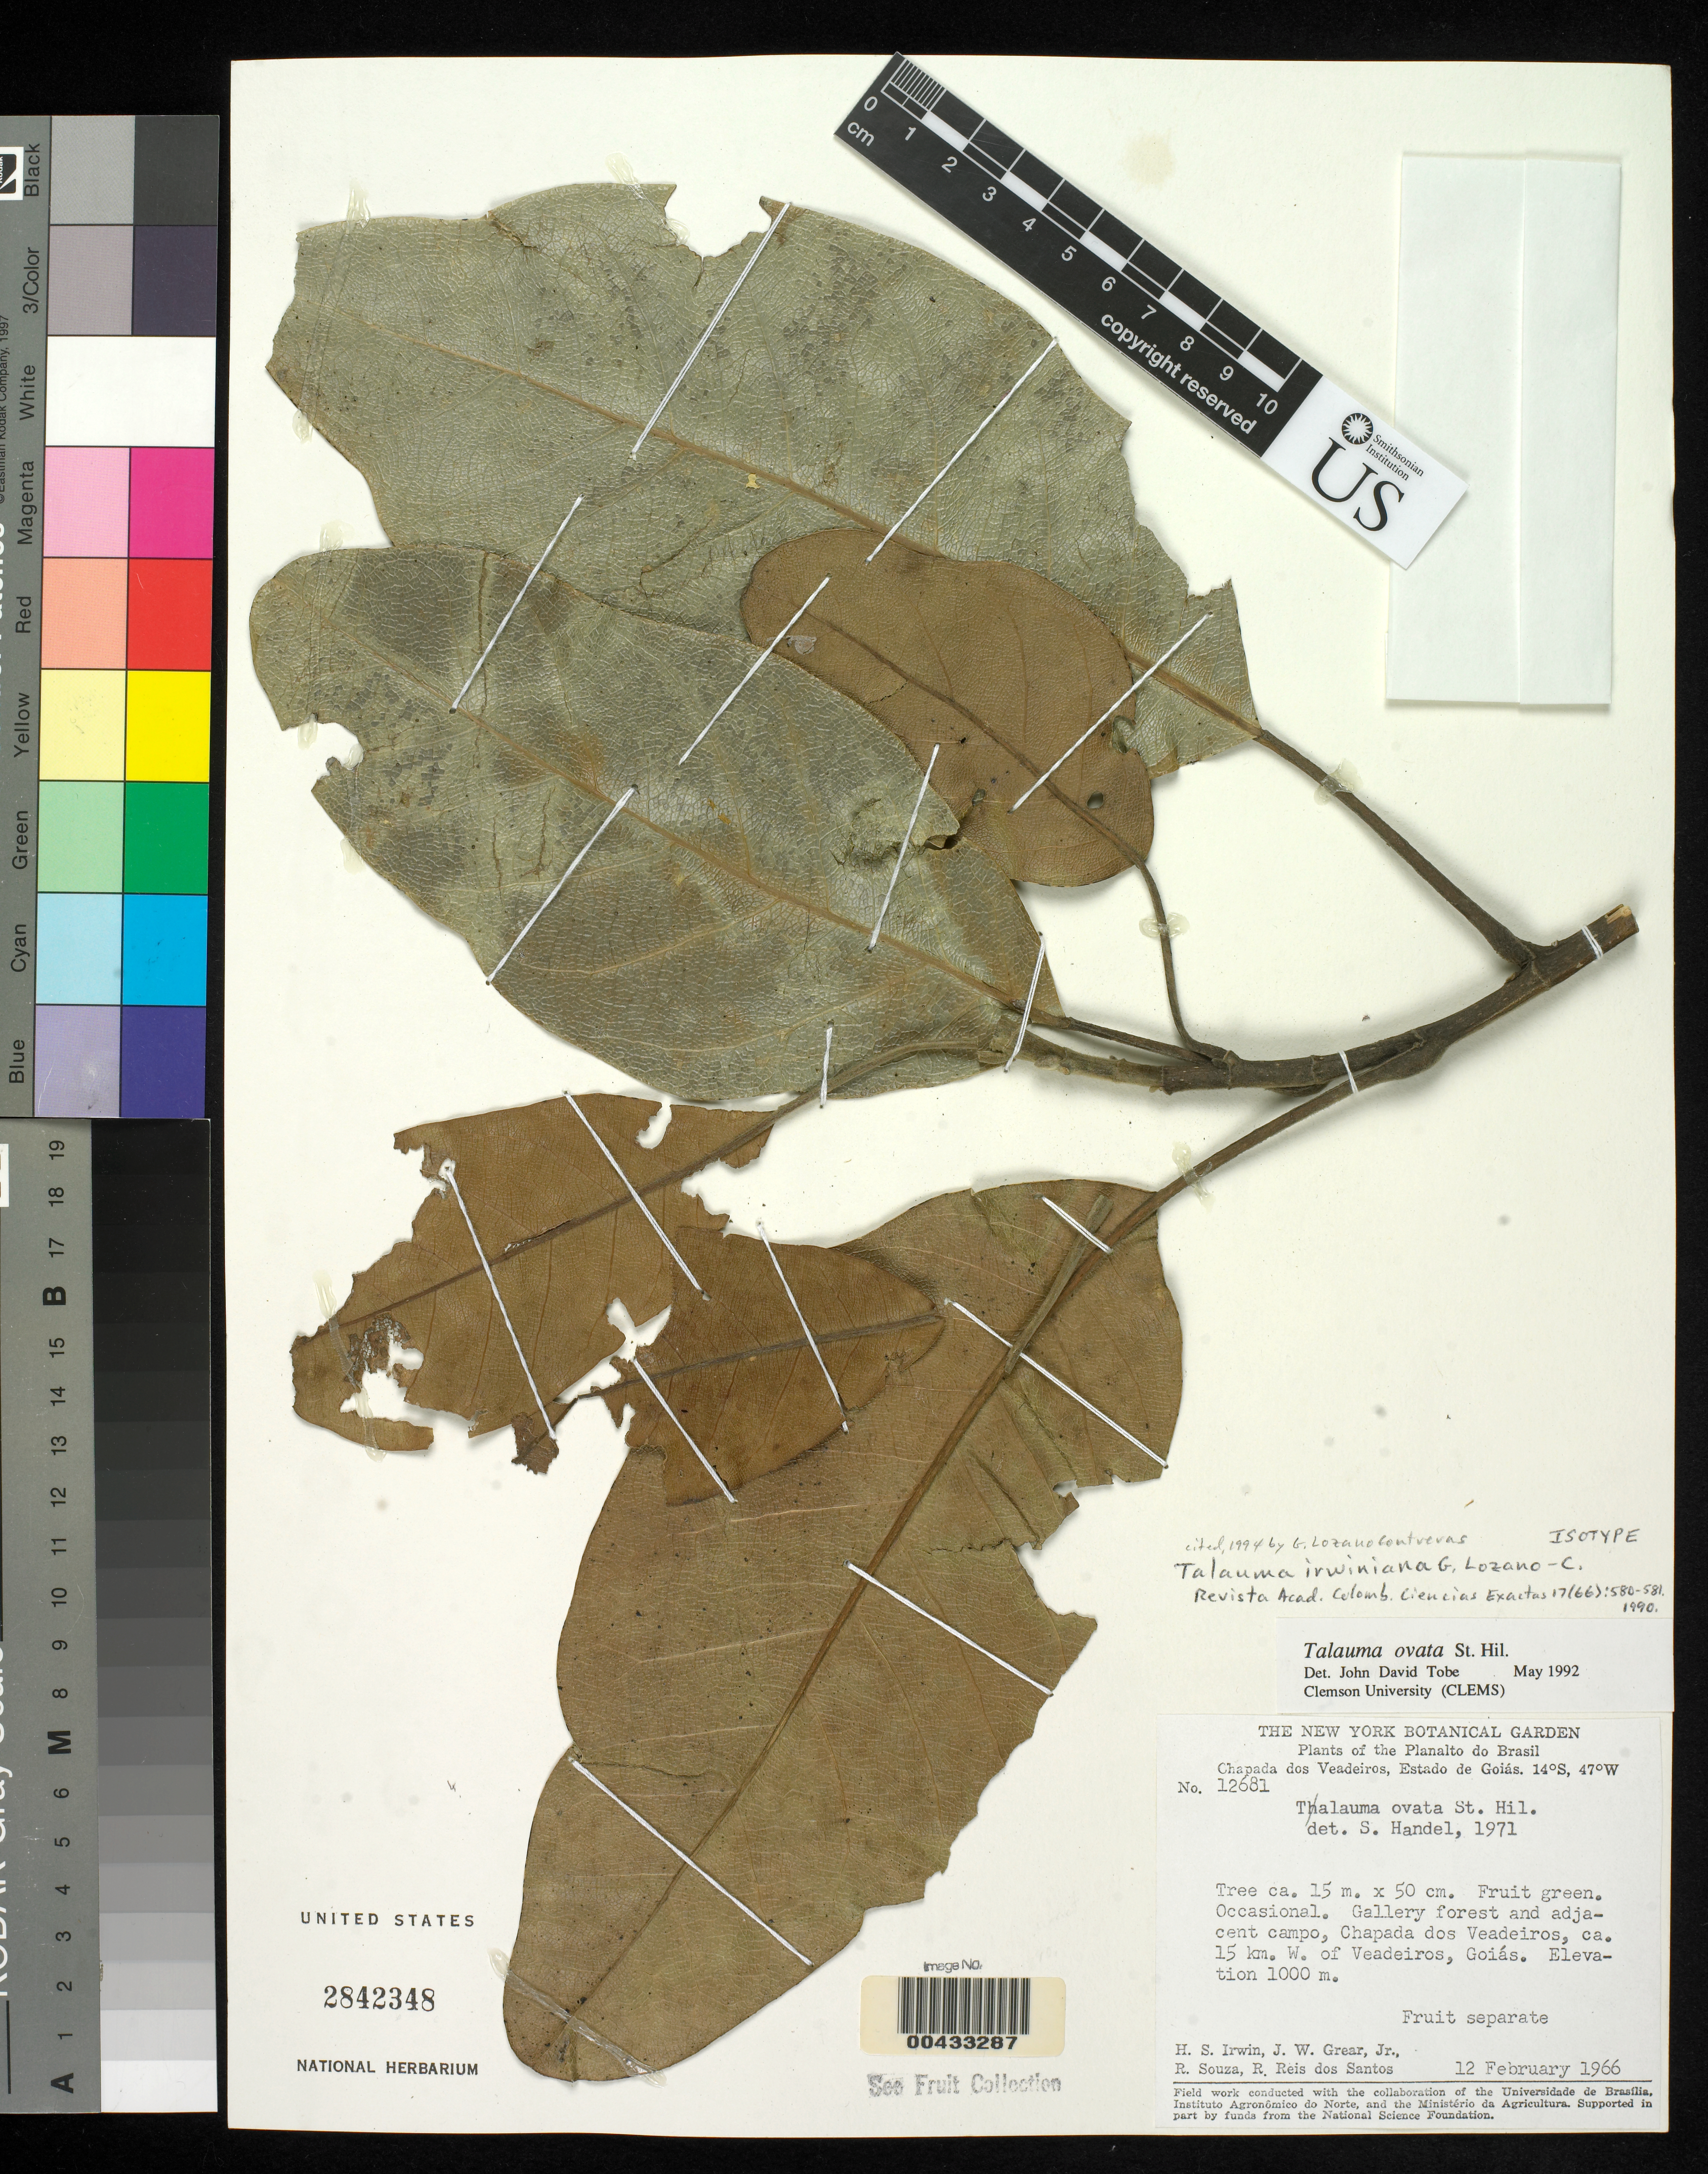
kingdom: Plantae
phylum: Tracheophyta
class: Magnoliopsida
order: Magnoliales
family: Magnoliaceae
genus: Talauma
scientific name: Talauma irwiniana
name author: Lozano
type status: Isotype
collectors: H. Irwin, J. W. Grear, R. Souza & R. G. P. Santos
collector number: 12681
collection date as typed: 12 Feb 1966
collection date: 1966-02-12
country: Brazil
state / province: Goiás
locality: Chapada dos Veadeiros, ca. 15 km W of Veadeiros.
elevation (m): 1000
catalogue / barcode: US 2842348